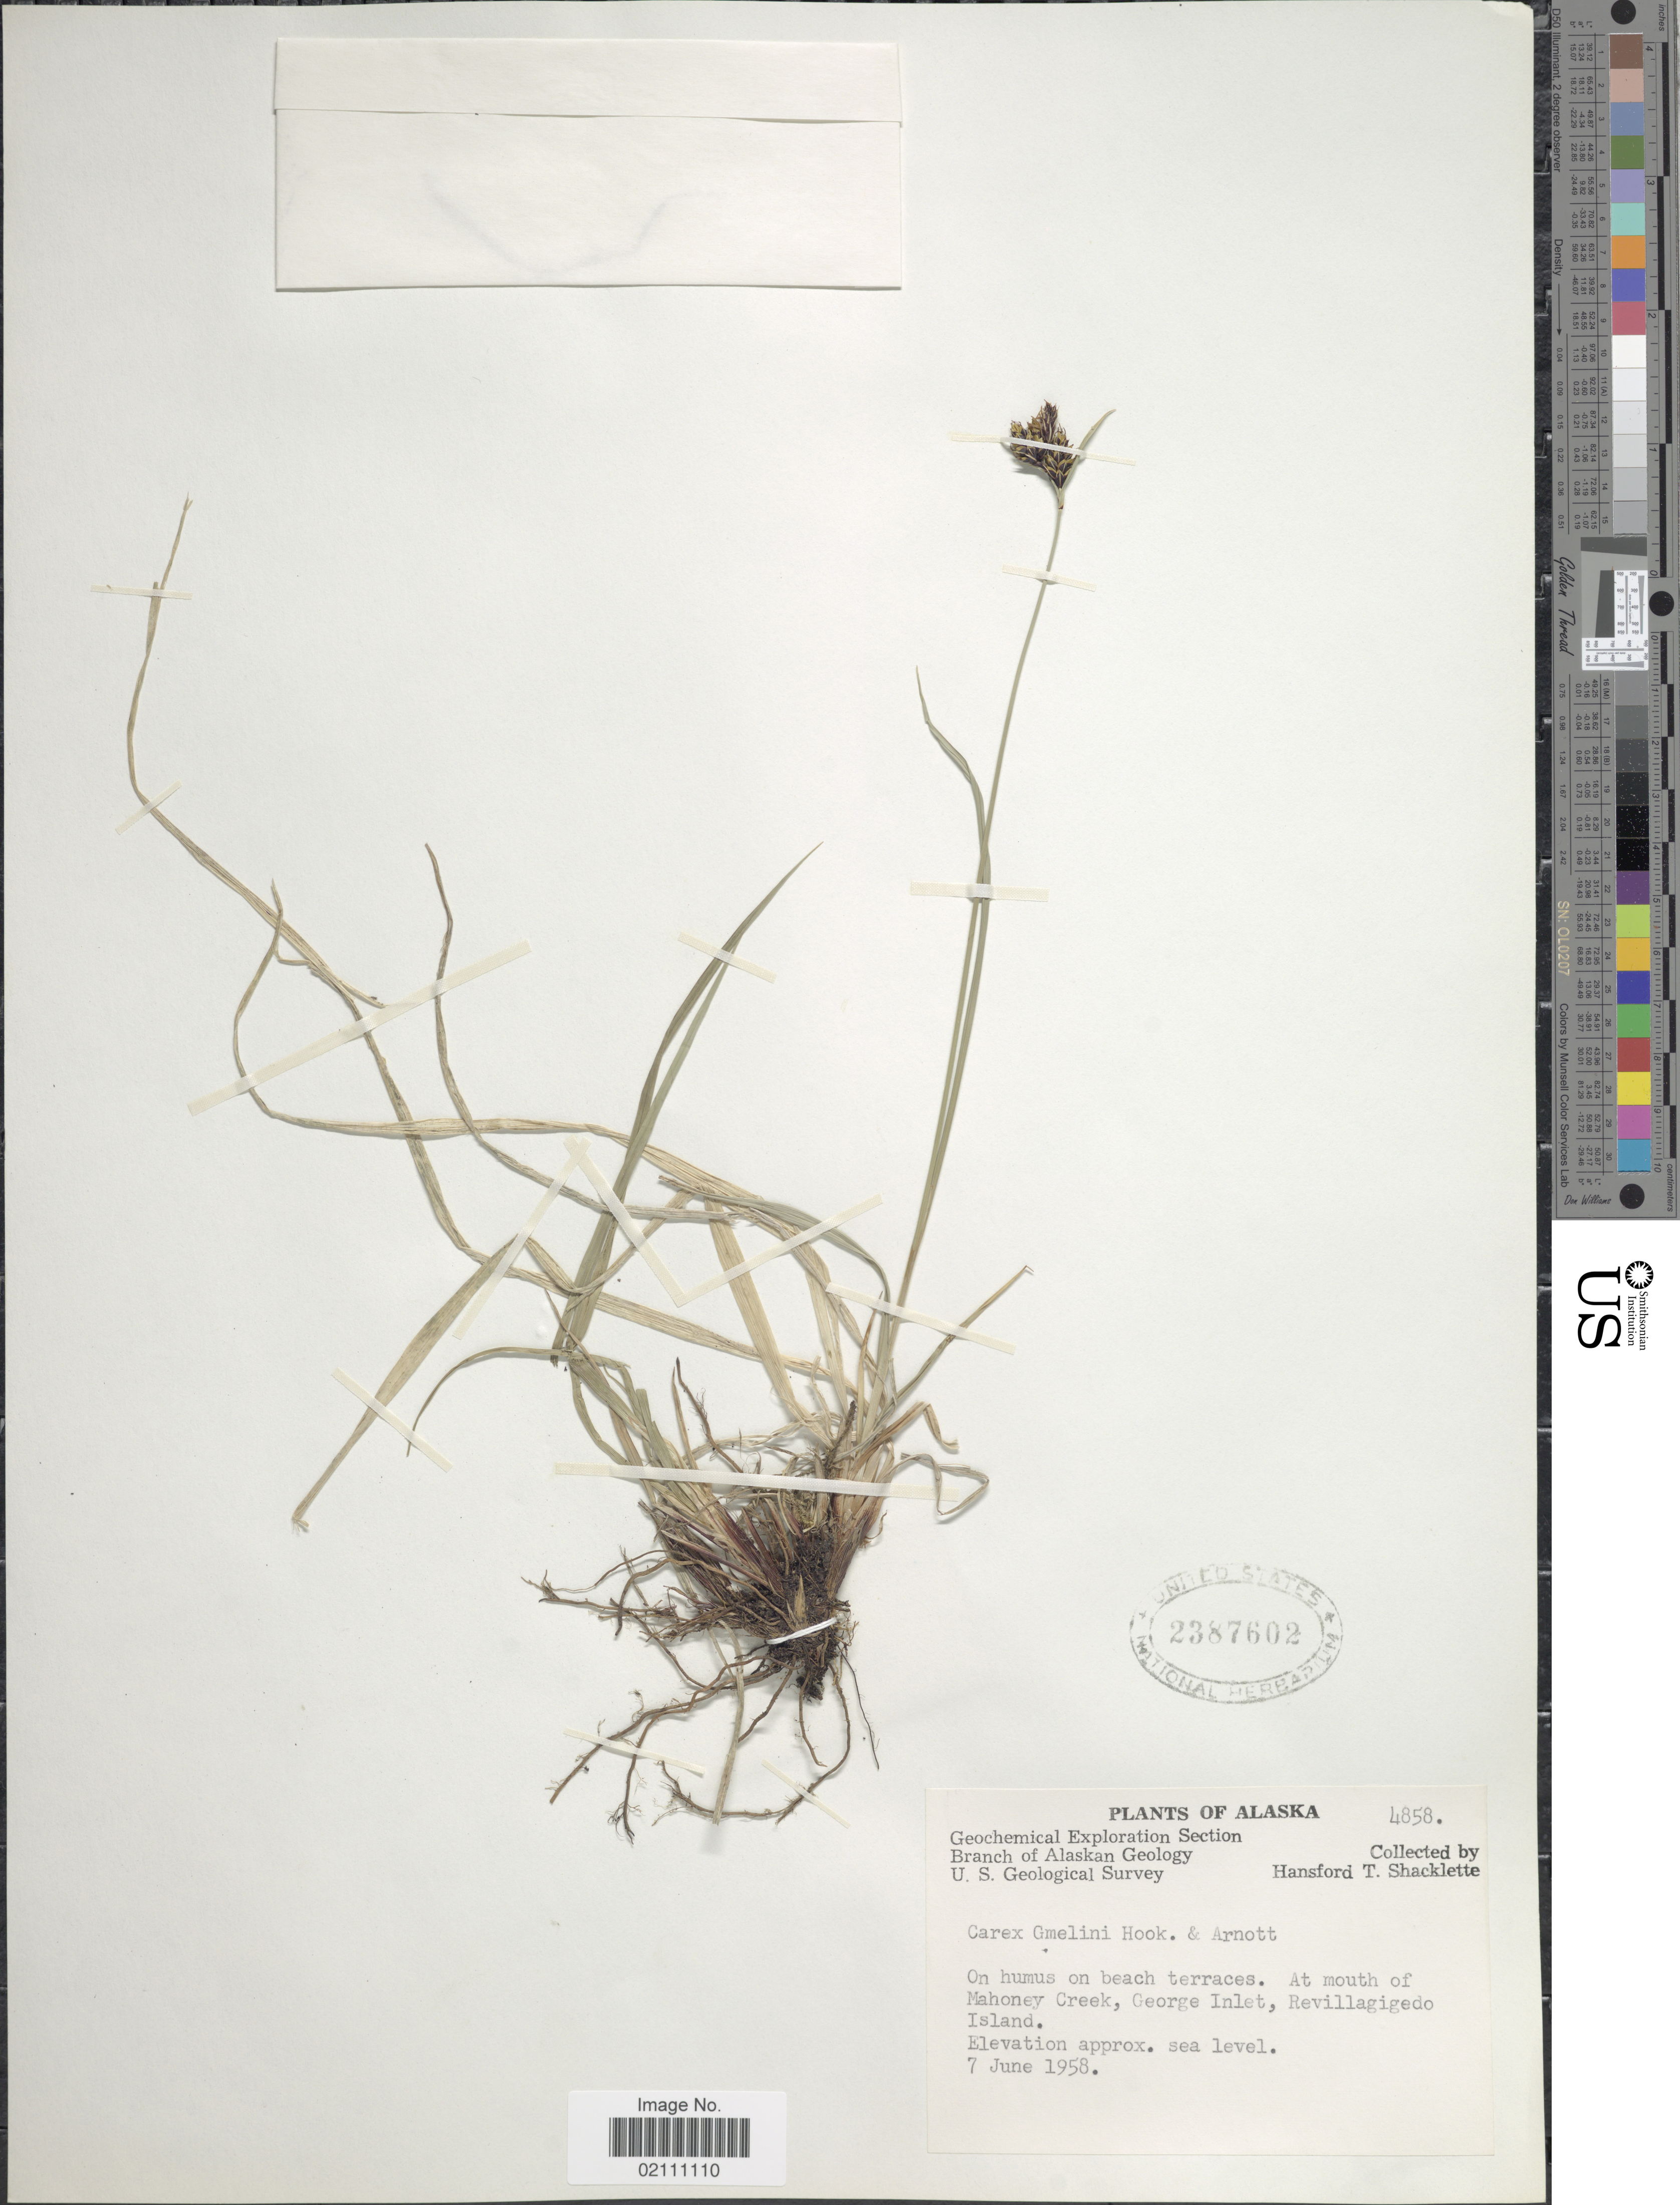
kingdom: Plantae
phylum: Tracheophyta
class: Liliopsida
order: Poales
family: Cyperaceae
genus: Carex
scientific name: Carex gmelinii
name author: Hook. & Arn.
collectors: H. Shacklette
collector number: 4858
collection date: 1958-06-07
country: United States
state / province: Alaska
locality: At mouth of Mahoney Creek, George Inlet, Revillagigedo Island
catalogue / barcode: US 2387602